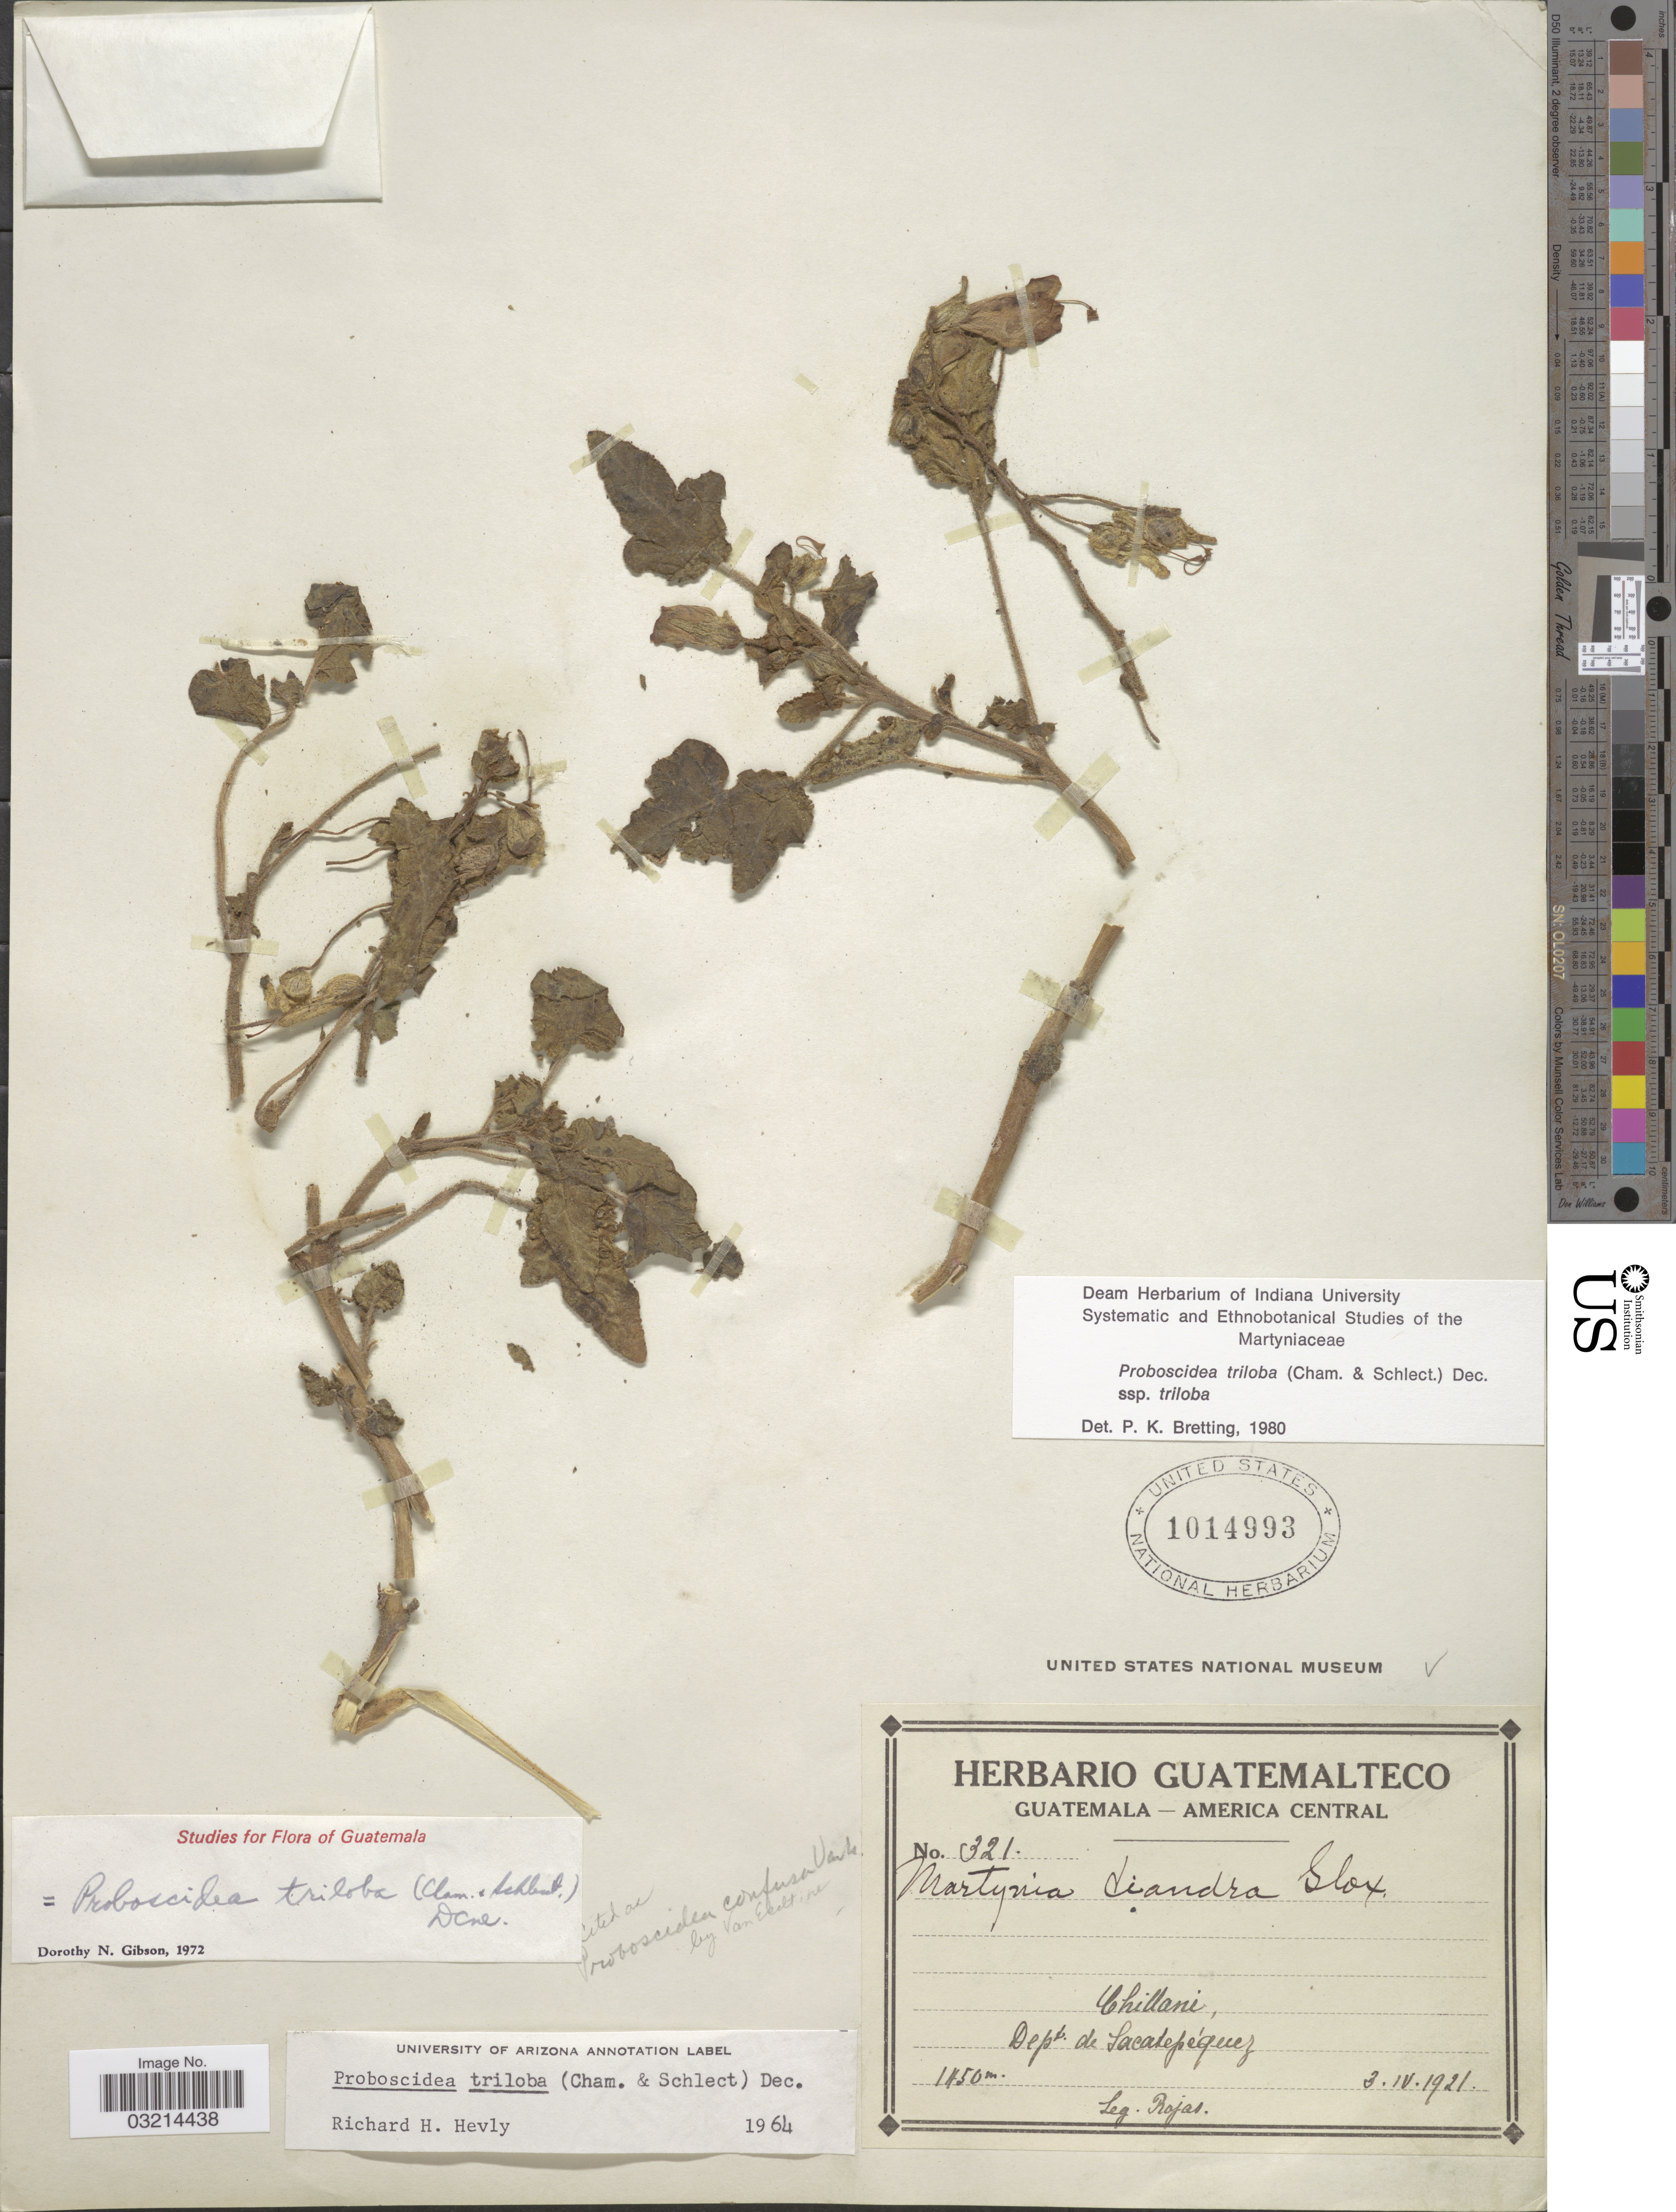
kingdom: Plantae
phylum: Tracheophyta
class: Magnoliopsida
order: Lamiales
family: Martyniaceae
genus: Proboscidea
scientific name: Proboscidea triloba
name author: (Schltdl. & Cham.) Decne.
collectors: Rojas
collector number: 321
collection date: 1921-04-03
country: Guatemala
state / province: Sacatepéquez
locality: Chillani, Dept. de Sacatepéquez.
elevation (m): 1450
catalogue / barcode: US 1014993